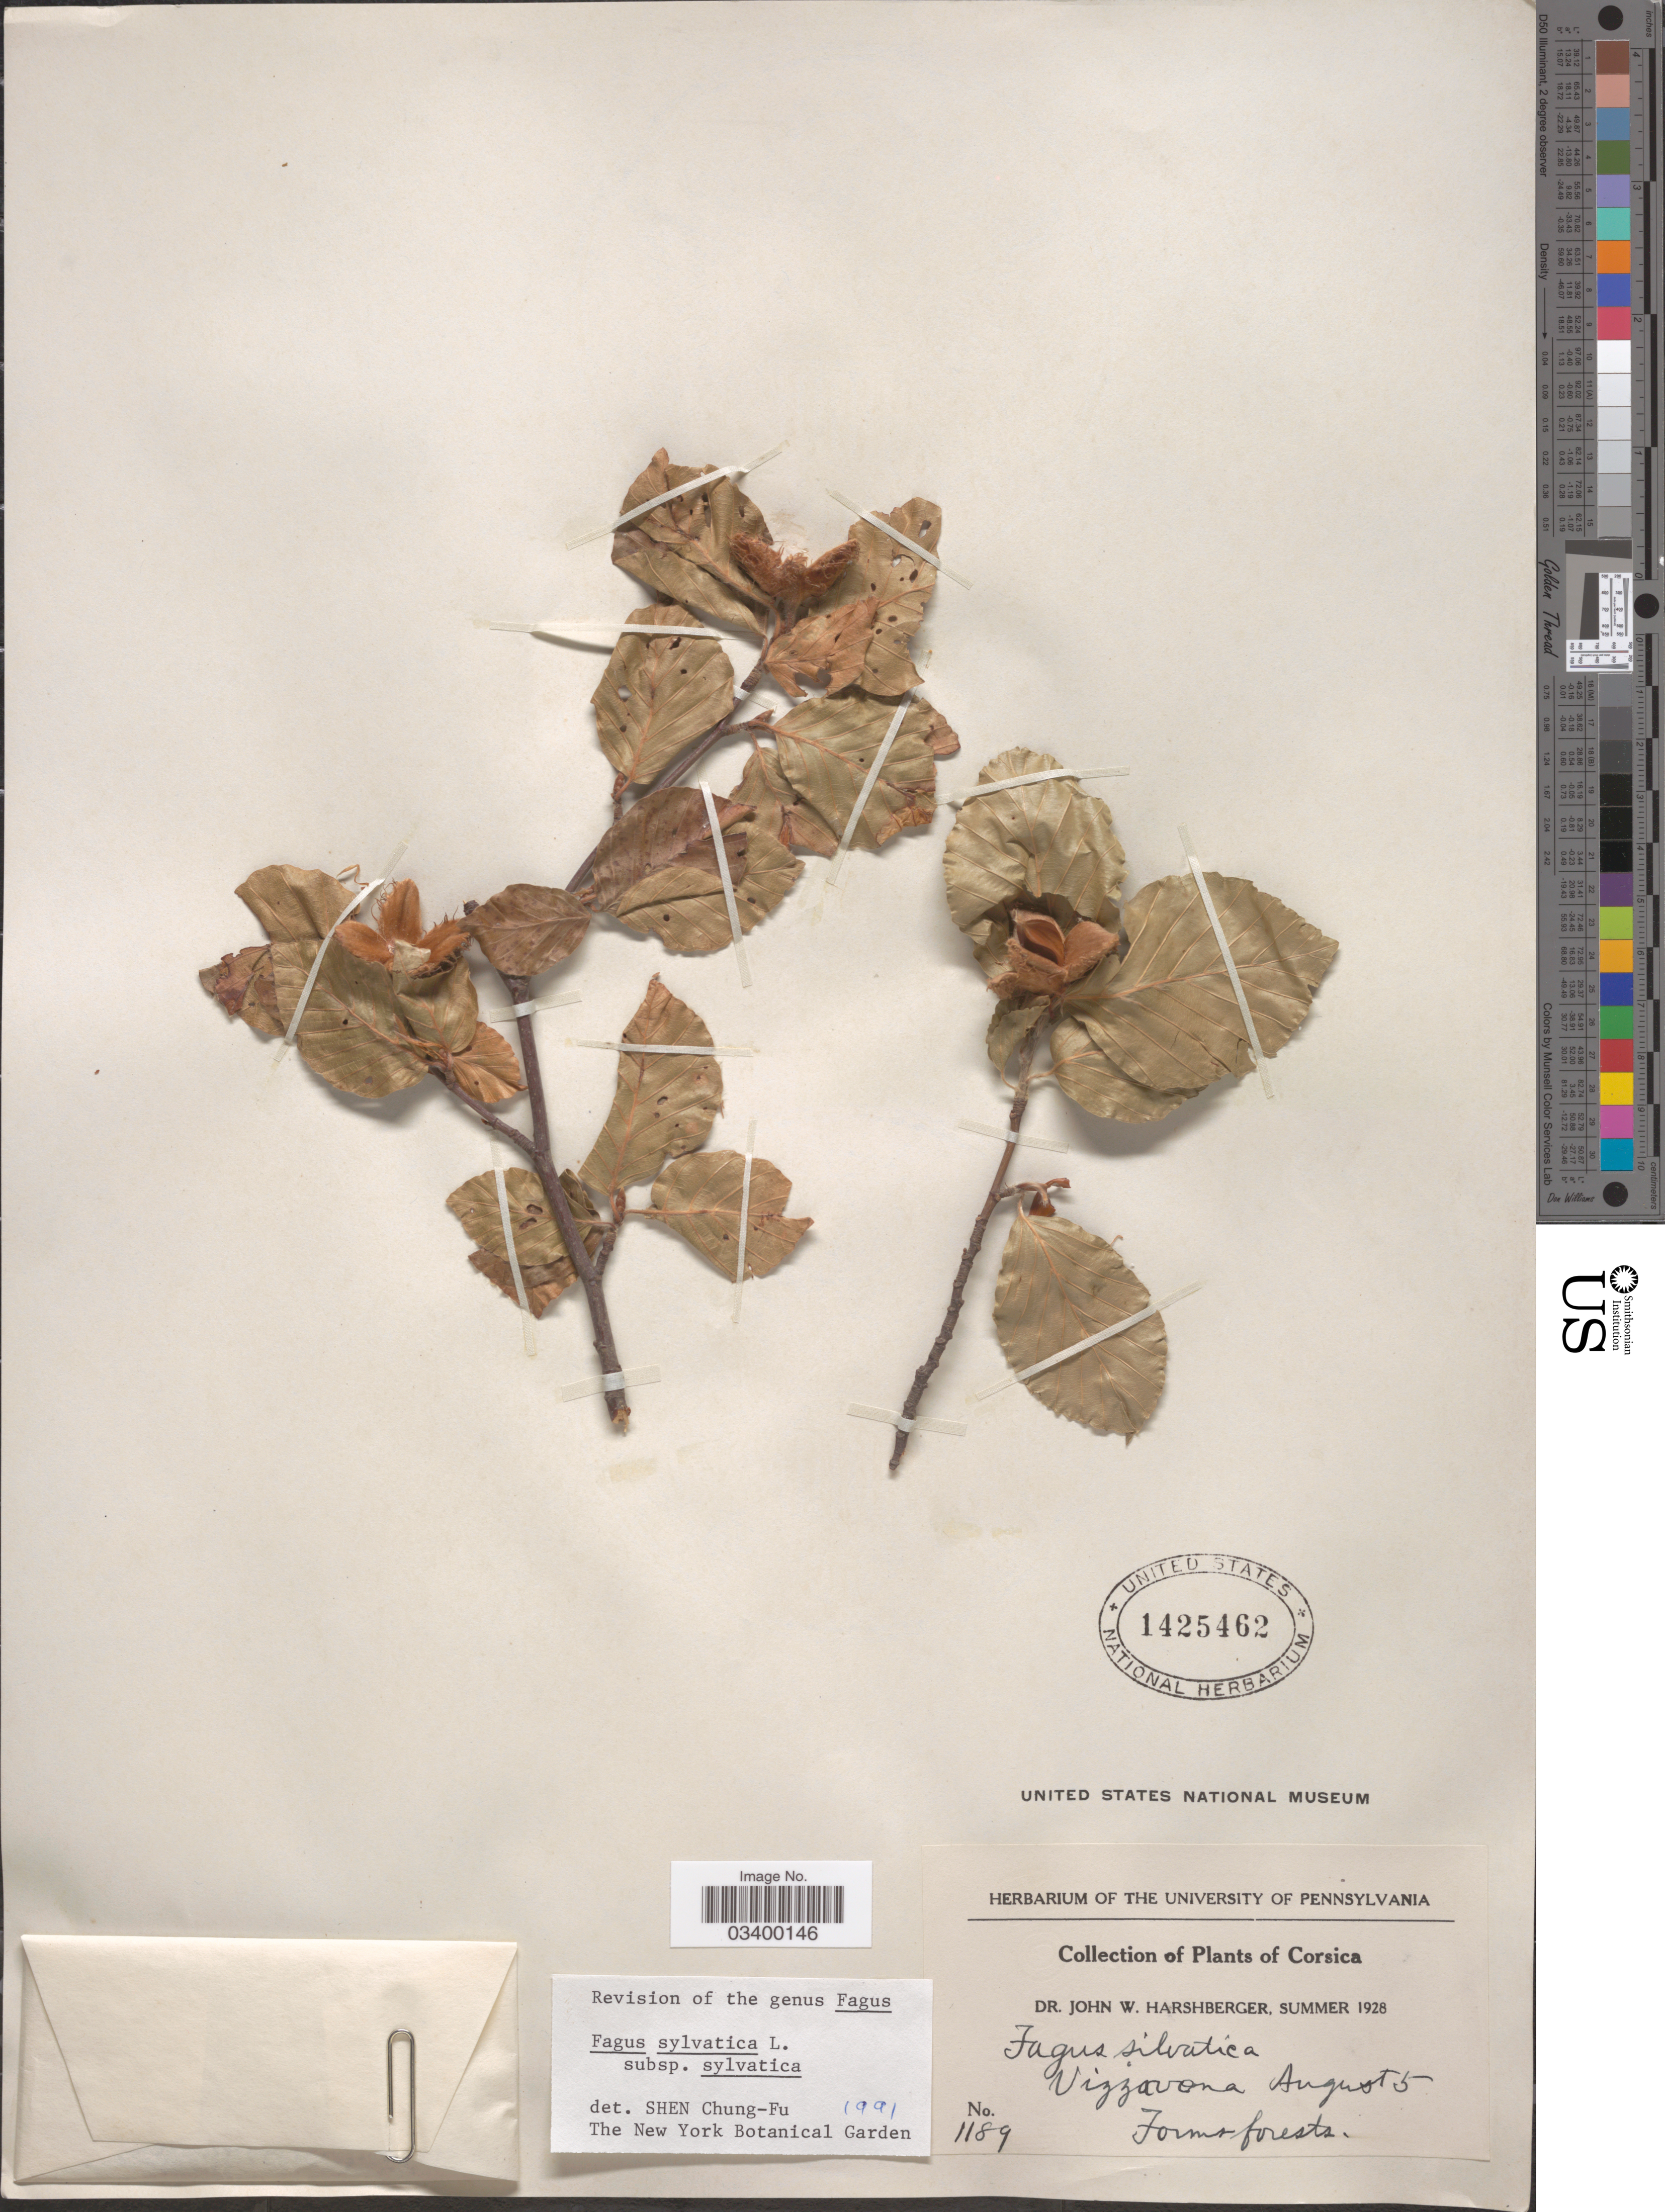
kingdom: Plantae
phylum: Tracheophyta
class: Magnoliopsida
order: Fagales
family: Fagaceae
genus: Fagus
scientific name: Fagus sylvatica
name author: L.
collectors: J. W. Harshberger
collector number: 1189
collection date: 1928-08-05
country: France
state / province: Corsica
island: Corse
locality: Vizzavona.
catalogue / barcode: US 1425462